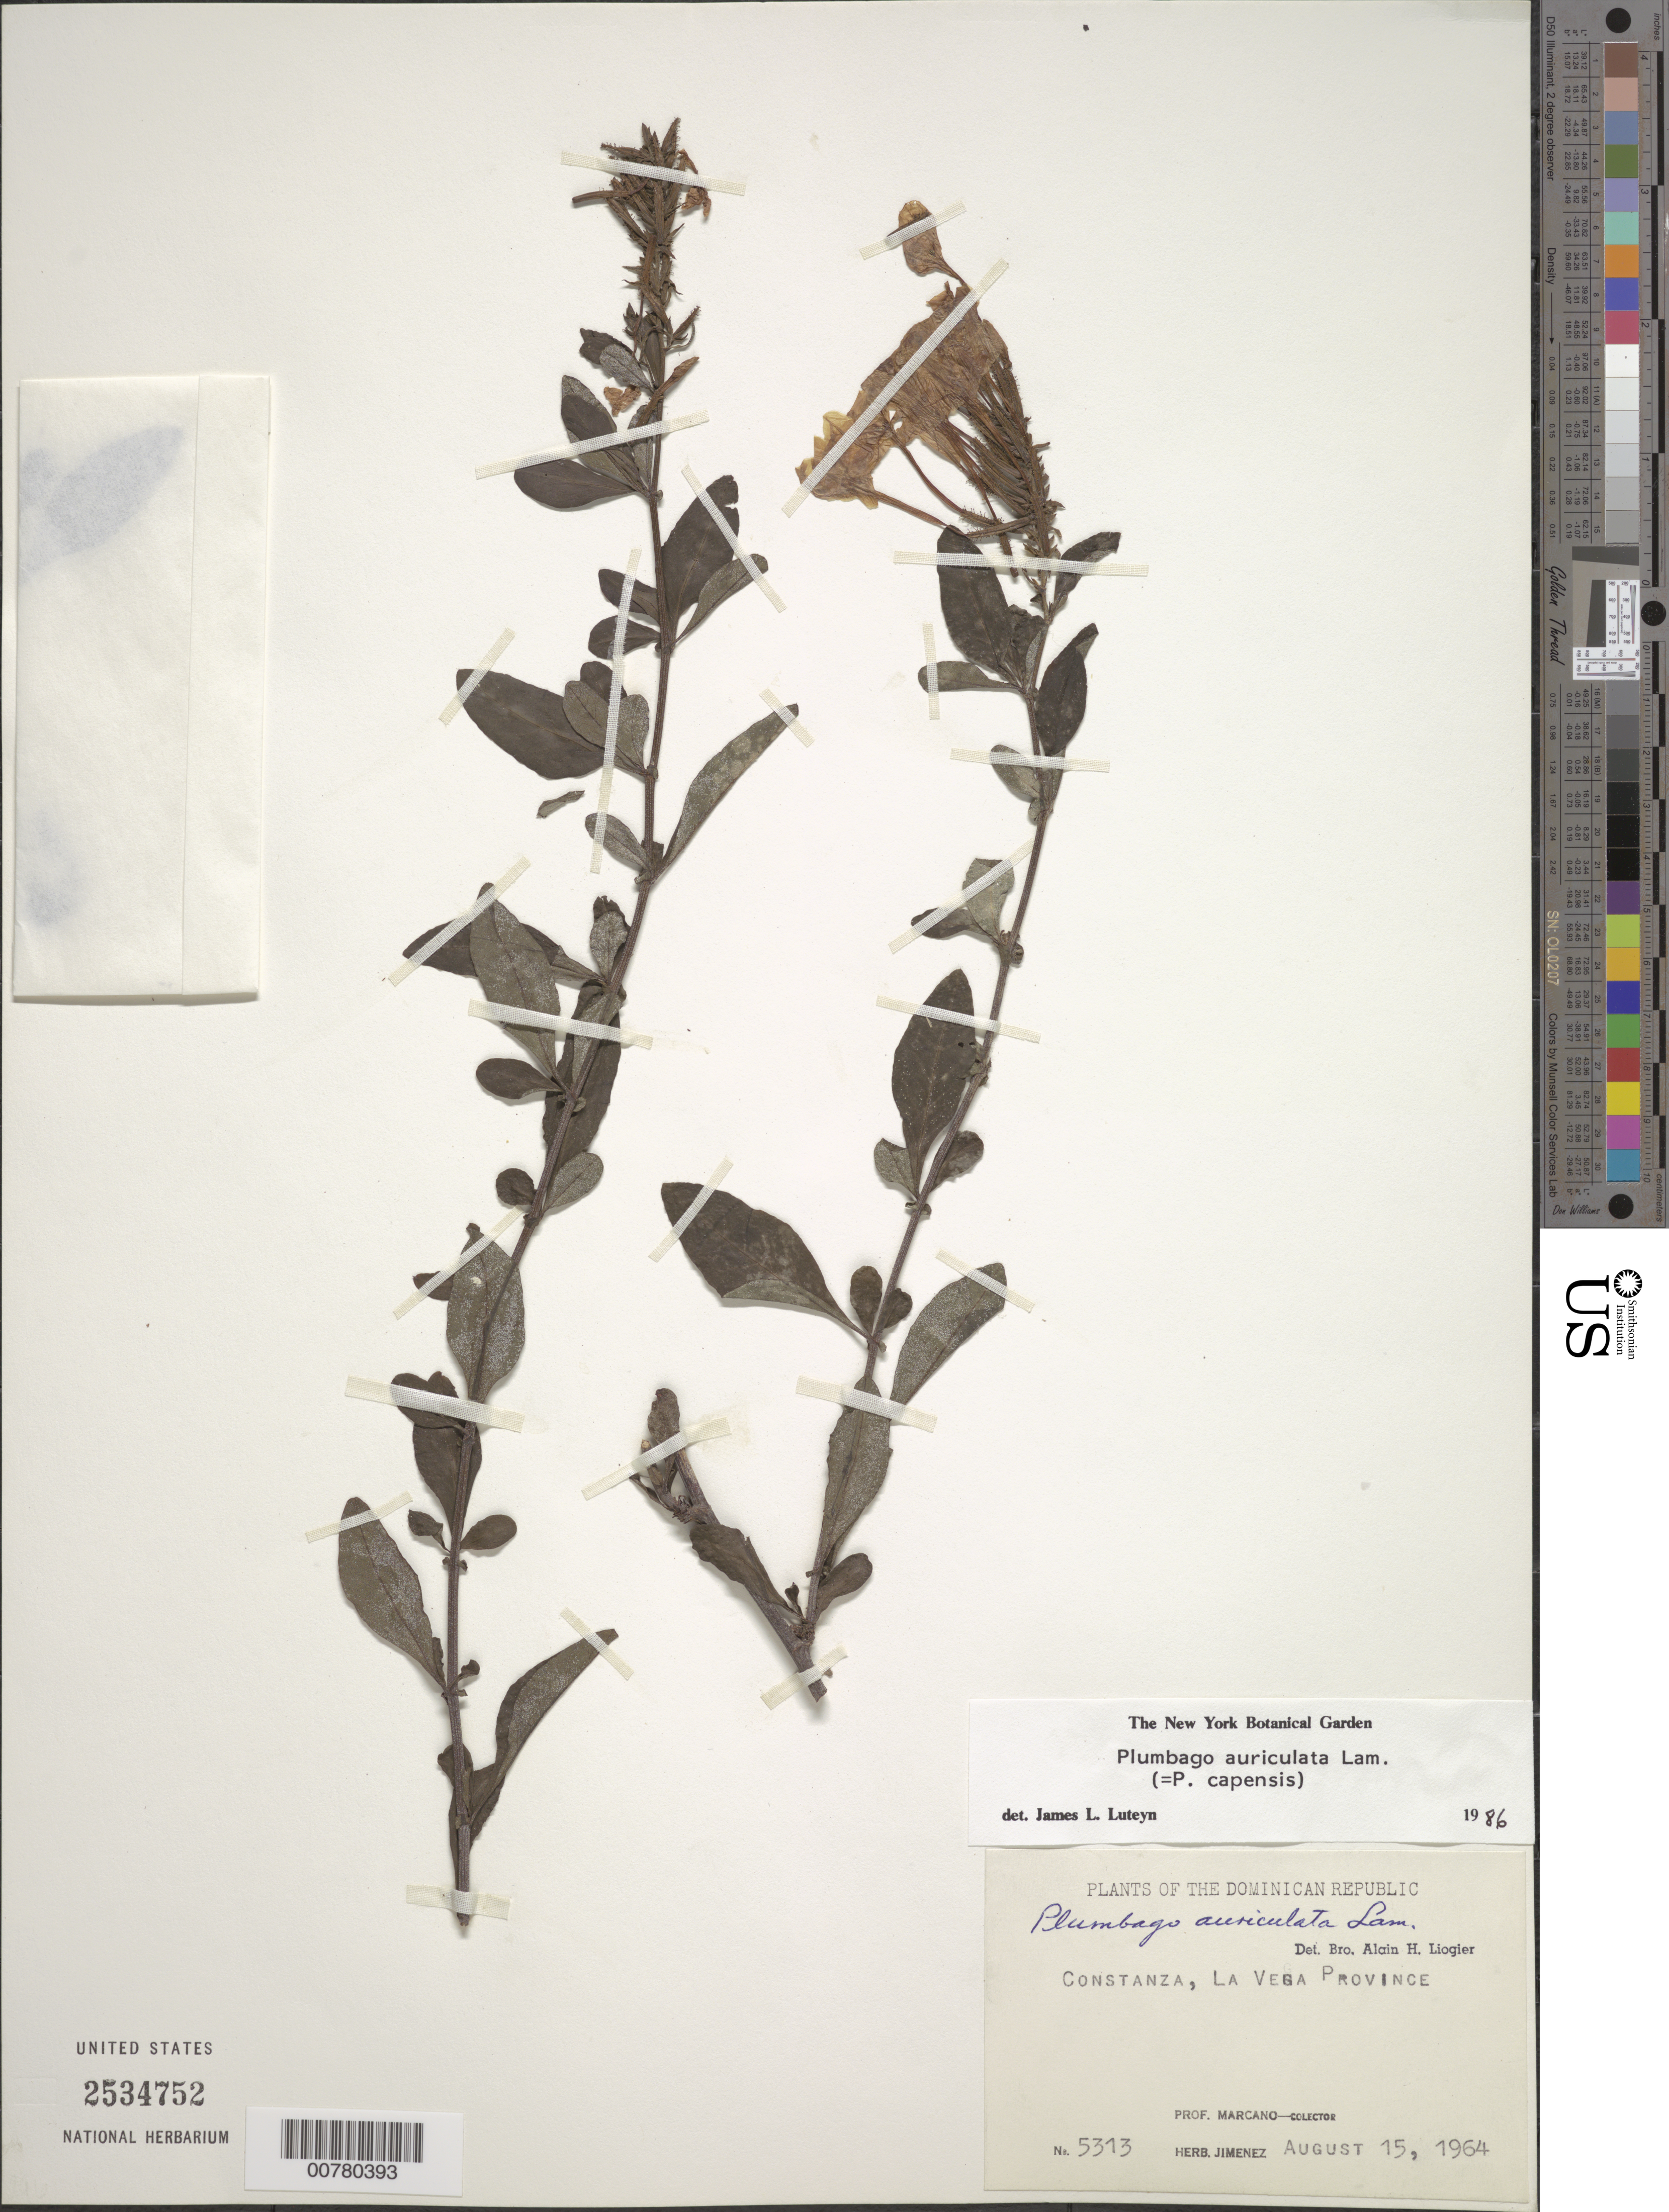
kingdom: Plantae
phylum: Tracheophyta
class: Magnoliopsida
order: Caryophyllales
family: Plumbaginaceae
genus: Plumbago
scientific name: Plumbago capensis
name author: Thunb.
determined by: Luteyn, J. L.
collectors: E. J. Marcano F.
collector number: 5313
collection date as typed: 15 Aug 1964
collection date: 1964-08-15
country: Dominican Republic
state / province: La Vega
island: Hispaniola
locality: Constanza.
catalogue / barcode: US 2534752